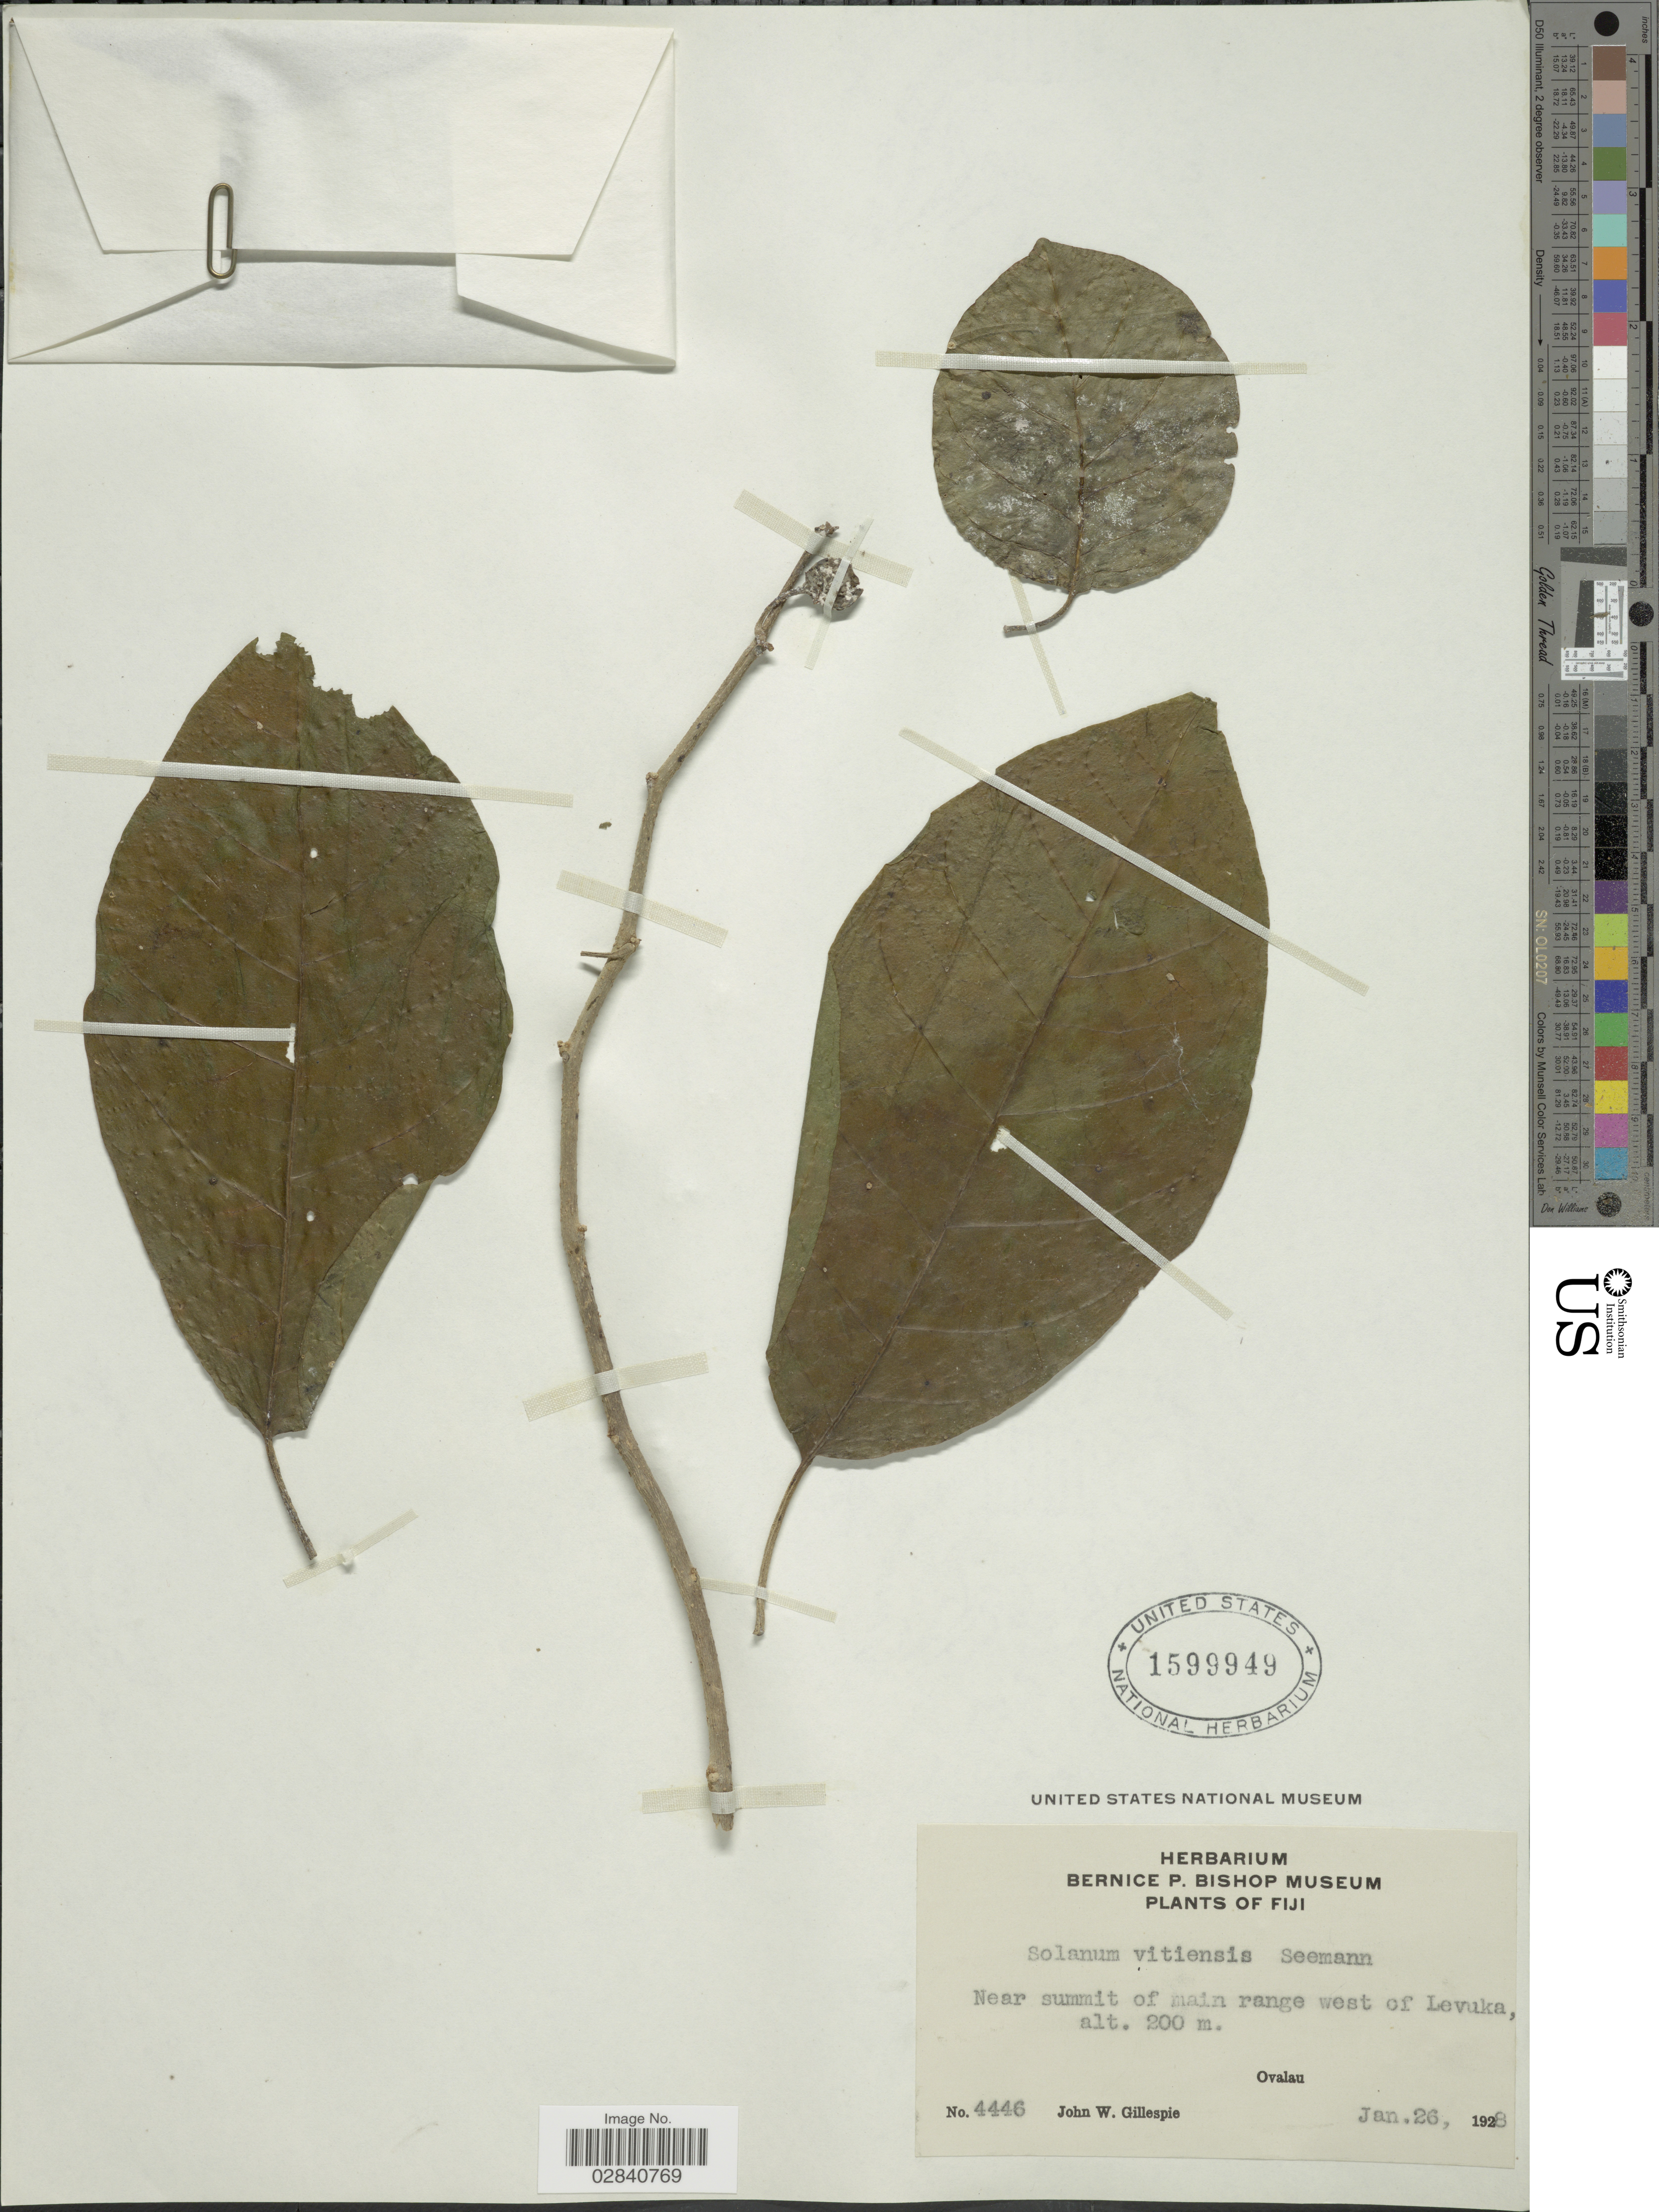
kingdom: Plantae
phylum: Tracheophyta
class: Magnoliopsida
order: Solanales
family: Solanaceae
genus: Lycianthes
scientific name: Lycianthes vitiensis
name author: (Seem.) A.R. Bean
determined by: Knapp, S. D.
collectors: J. W. Gillespie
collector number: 4446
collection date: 1928-01-26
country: Fiji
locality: Near summit of main range west of Levuka, Ovalau.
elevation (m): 200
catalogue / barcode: US 1599949